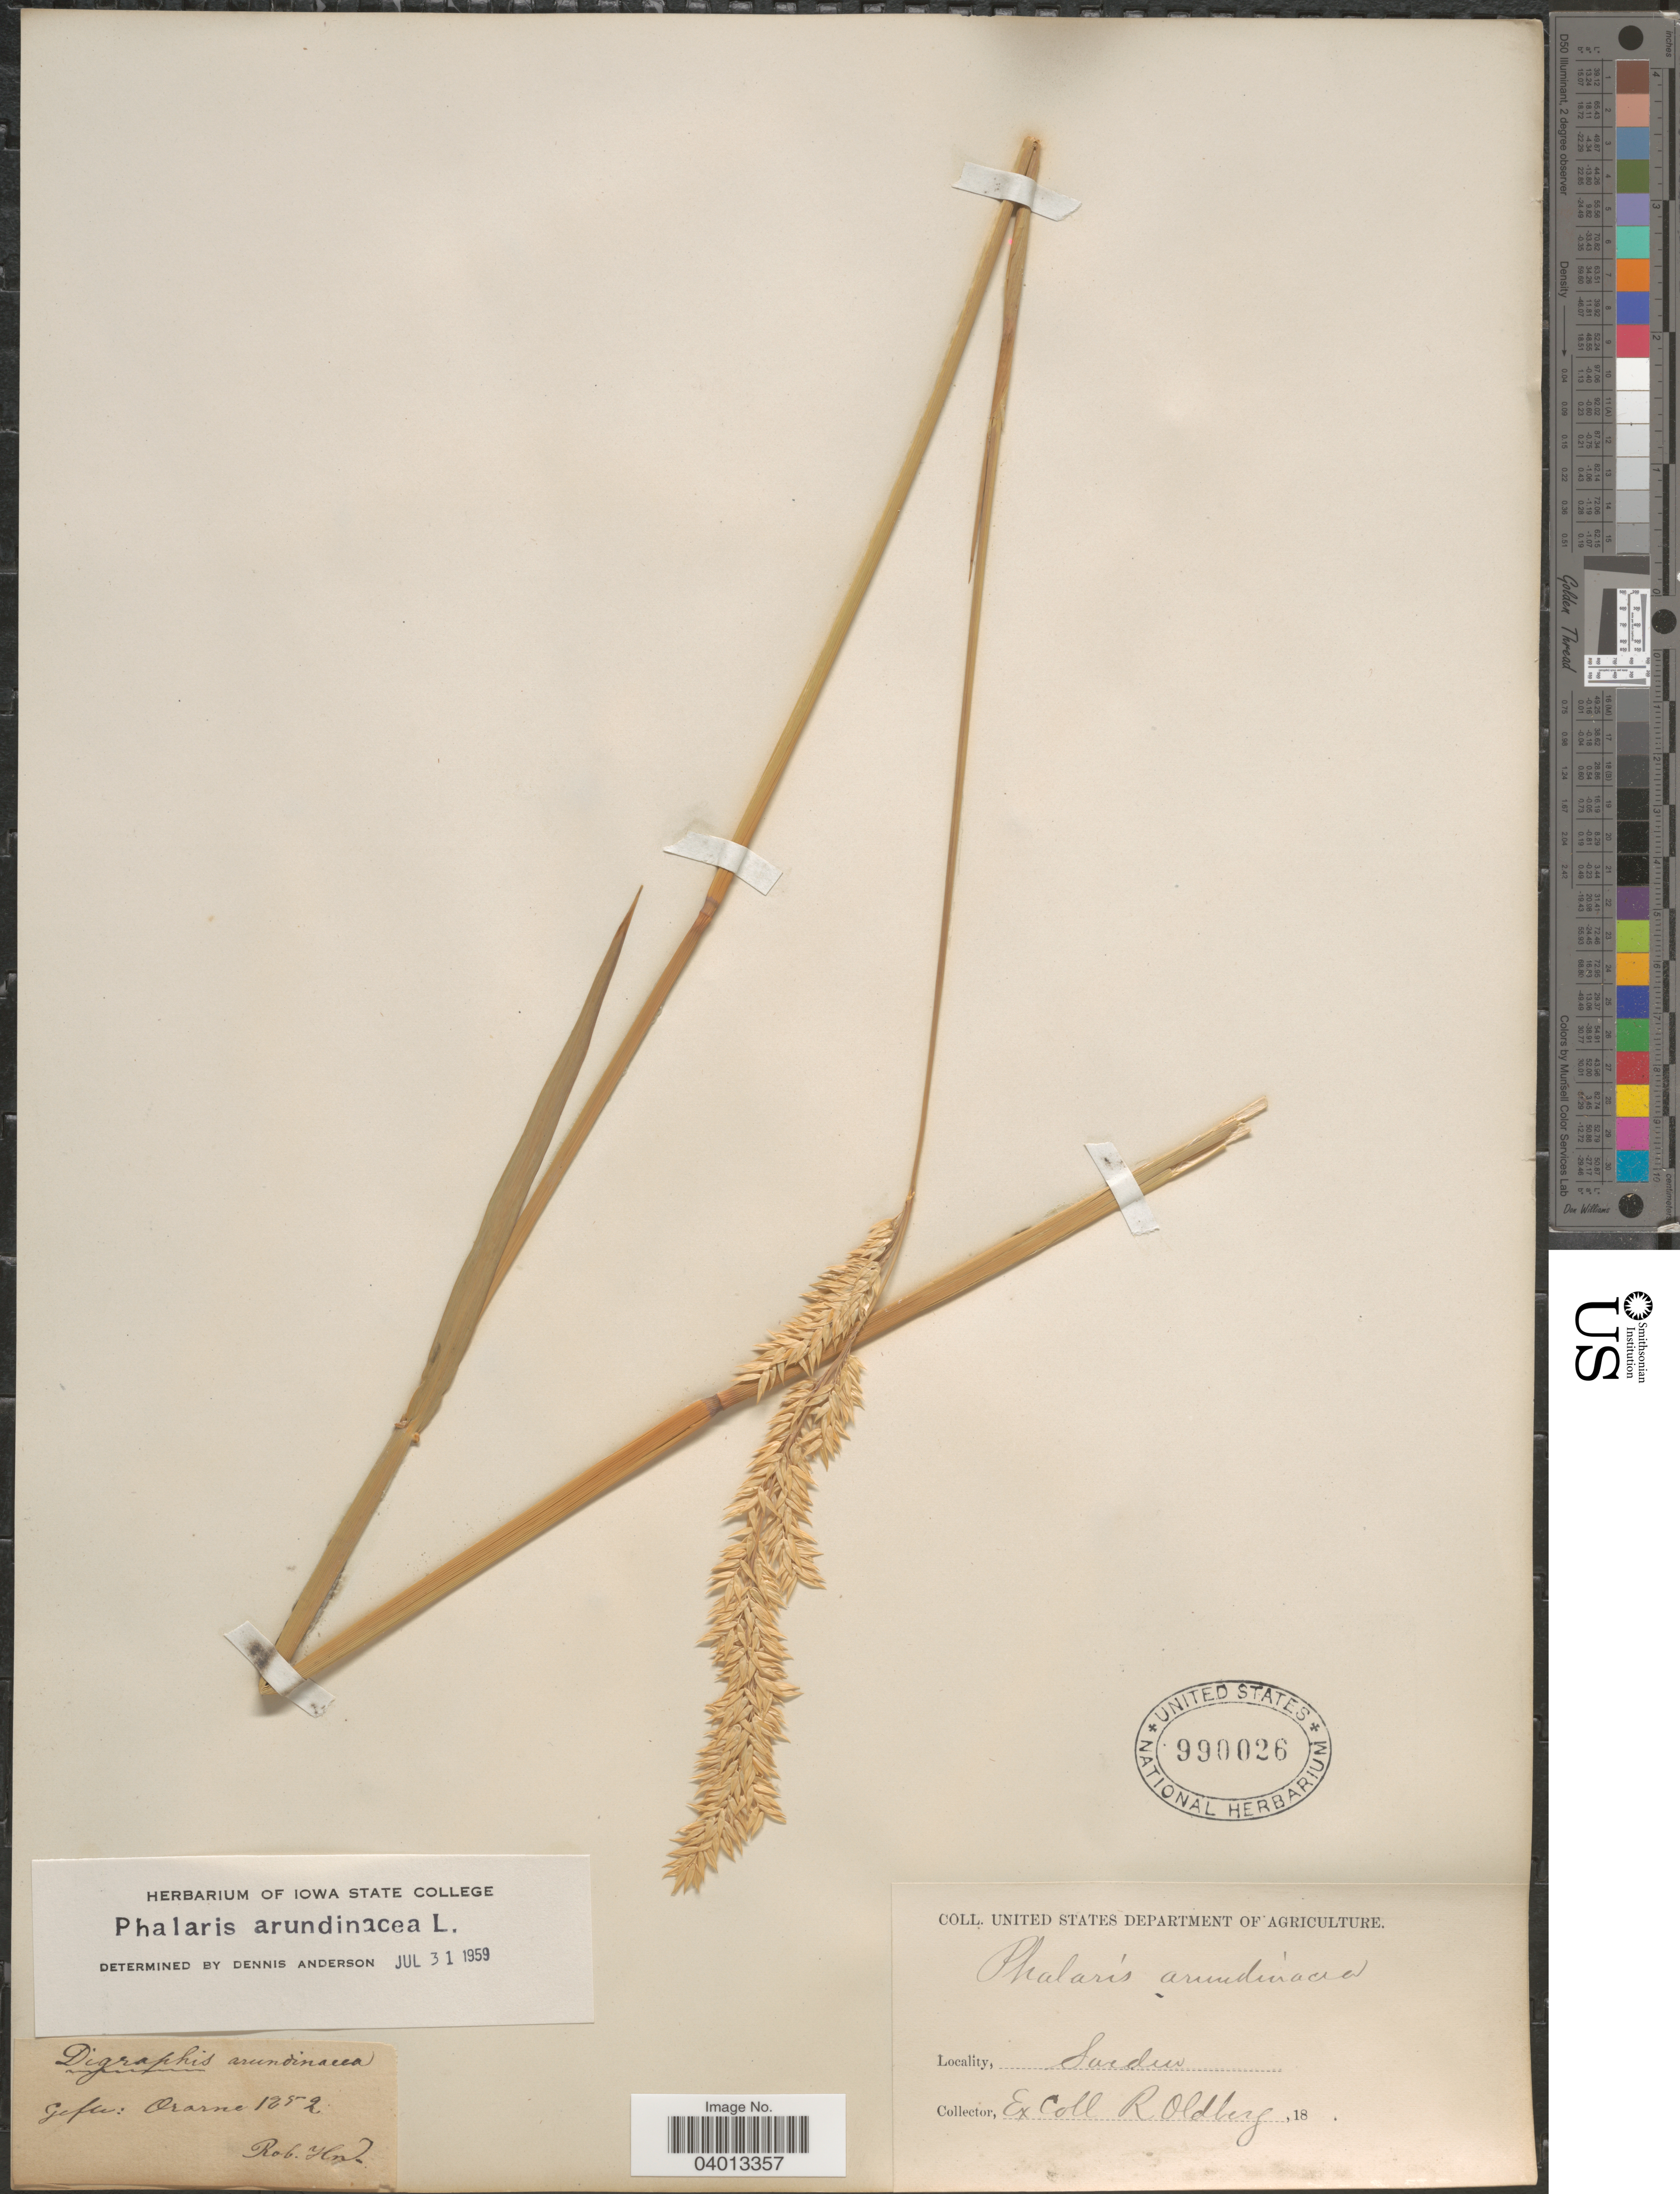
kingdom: Plantae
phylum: Tracheophyta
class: Liliopsida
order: Poales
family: Poaceae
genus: Phalaris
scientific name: Phalaris arundinacea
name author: L.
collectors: R. Oldberg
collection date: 1852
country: Sweden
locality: Gefle: Orarne.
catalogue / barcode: US 990026